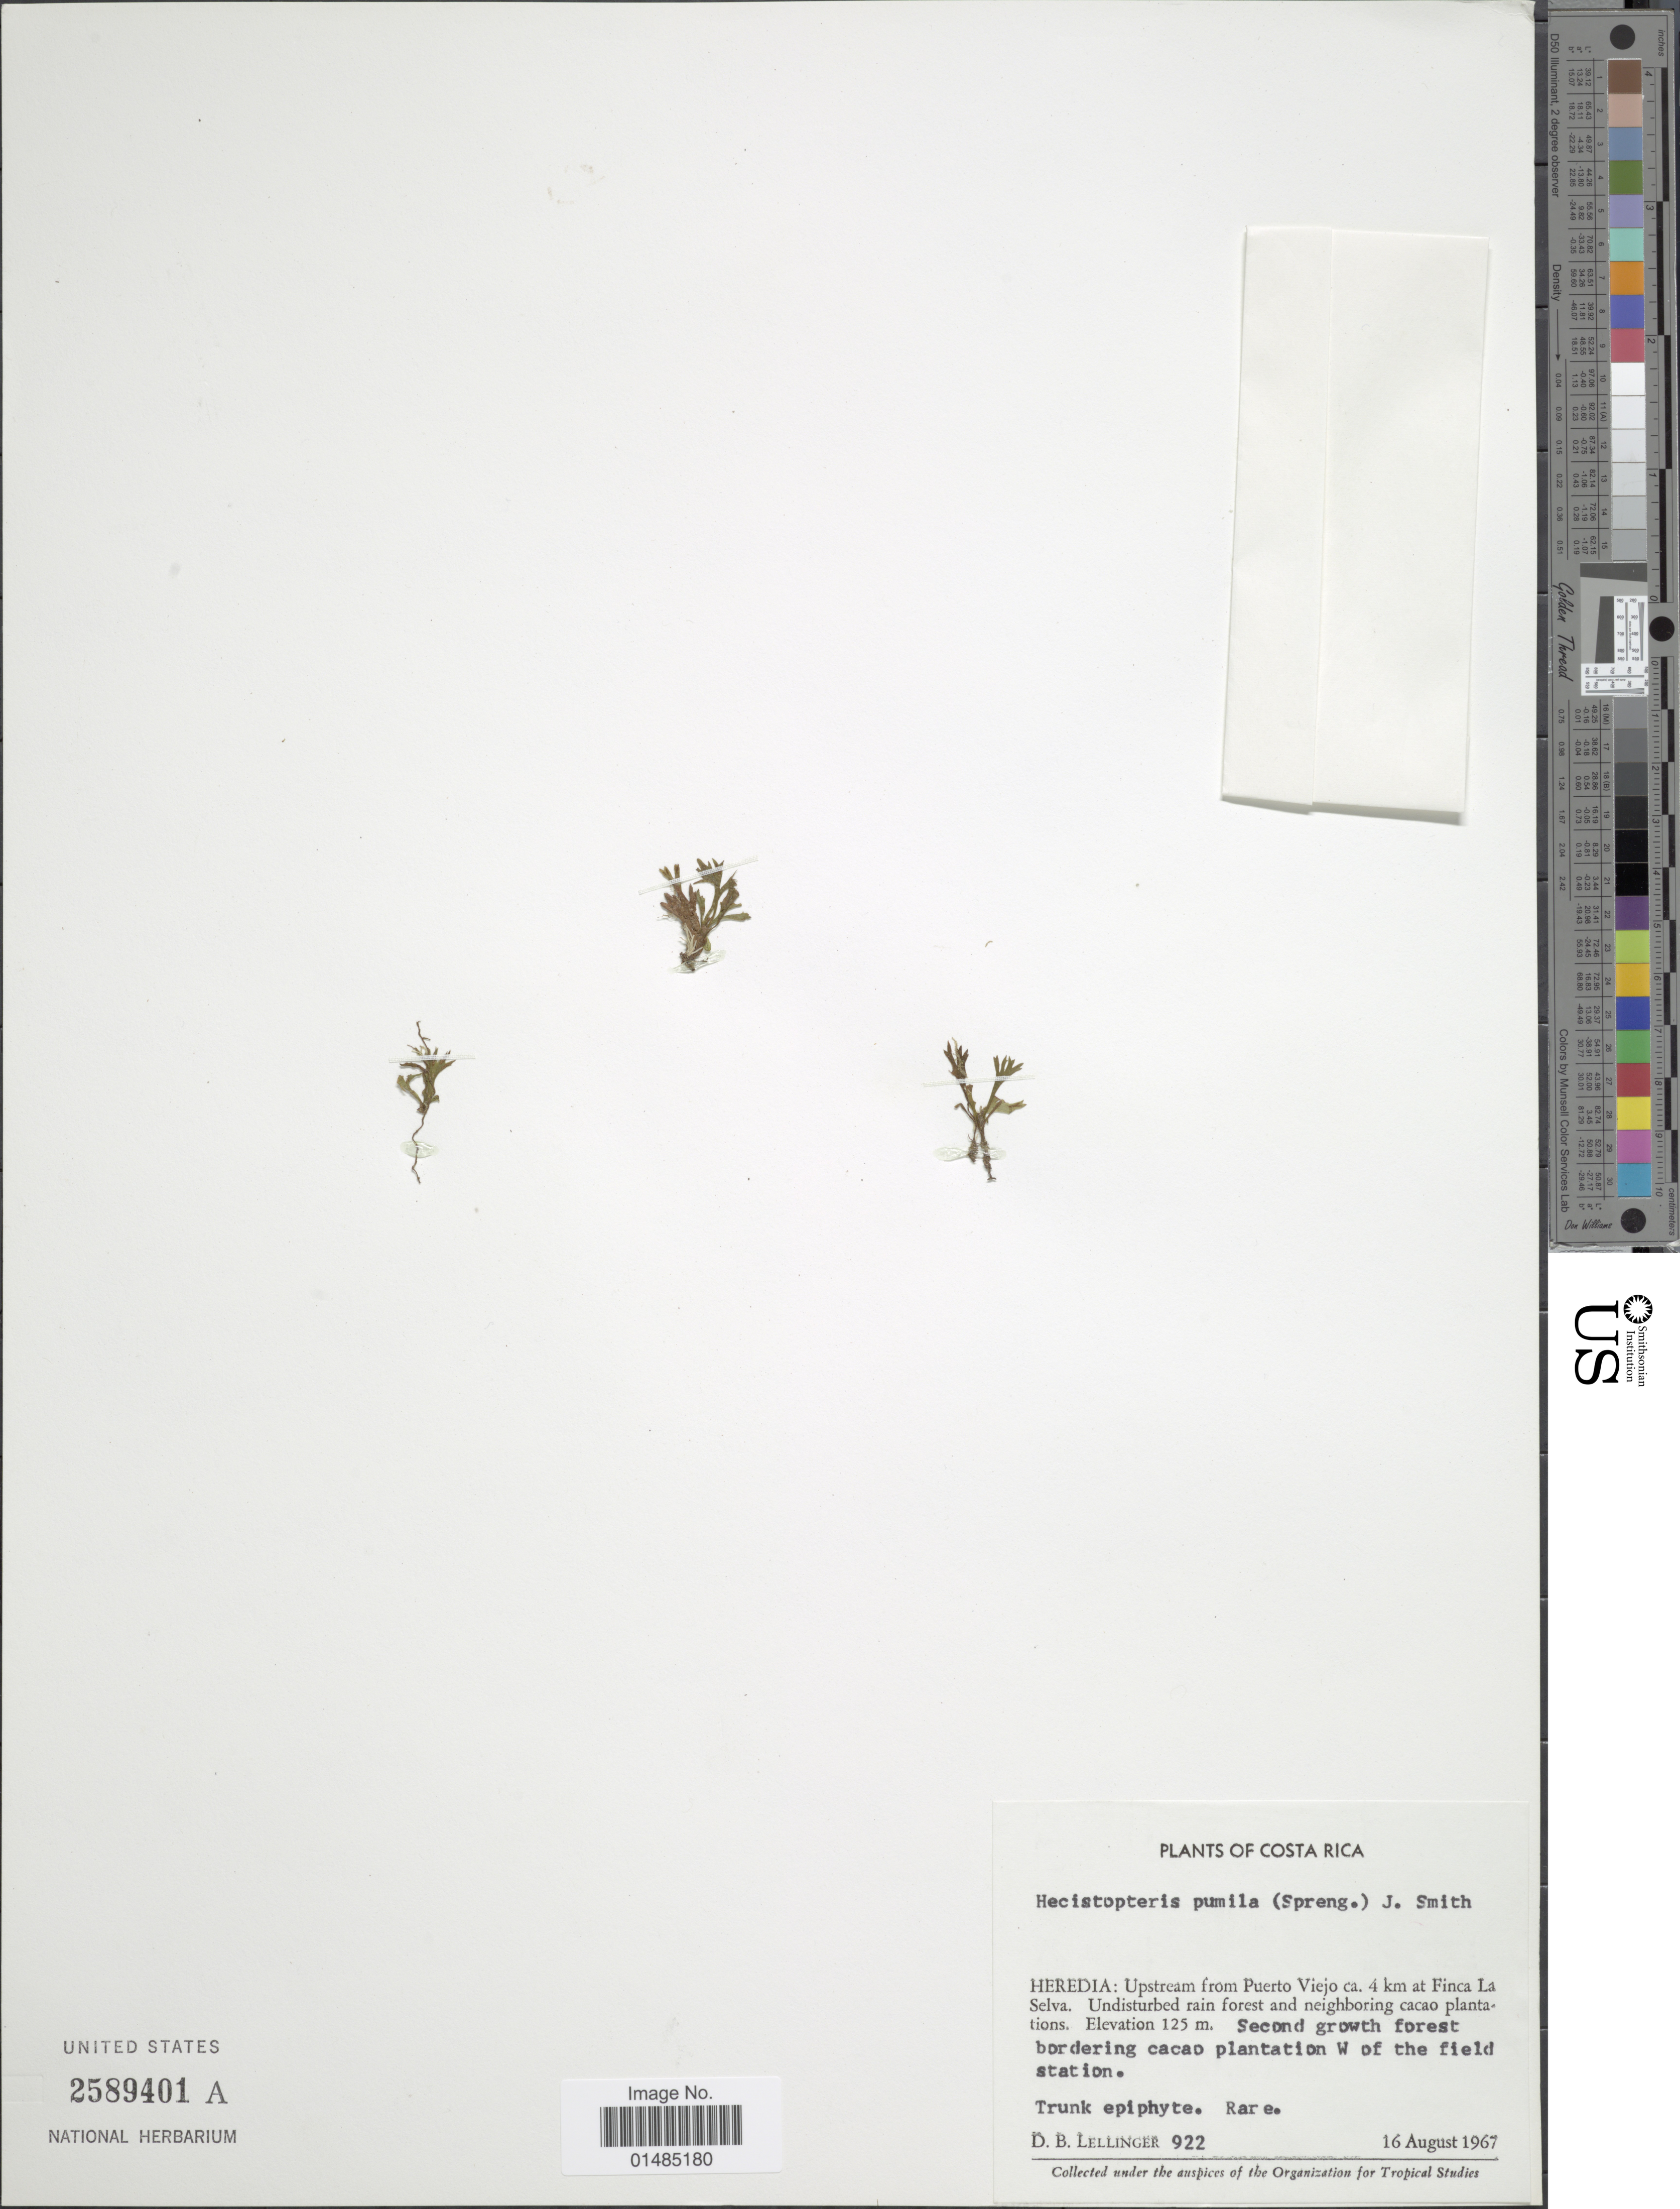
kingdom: Plantae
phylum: Tracheophyta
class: Polypodiopsida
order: Polypodiales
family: Pteridaceae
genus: Hecistopteris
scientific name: Hecistopteris pumila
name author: Christ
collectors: D. B. Lellinger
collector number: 922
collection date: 1967-08-16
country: Costa Rica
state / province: Heredia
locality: Upstream from Puerto Viejo ca. 4 km at Finca La Selva. Undisturbed rain forest meighboring cacao plantations. Second growth forest bordering cacao plantation W of the field station.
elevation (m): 125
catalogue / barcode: US 2589401A